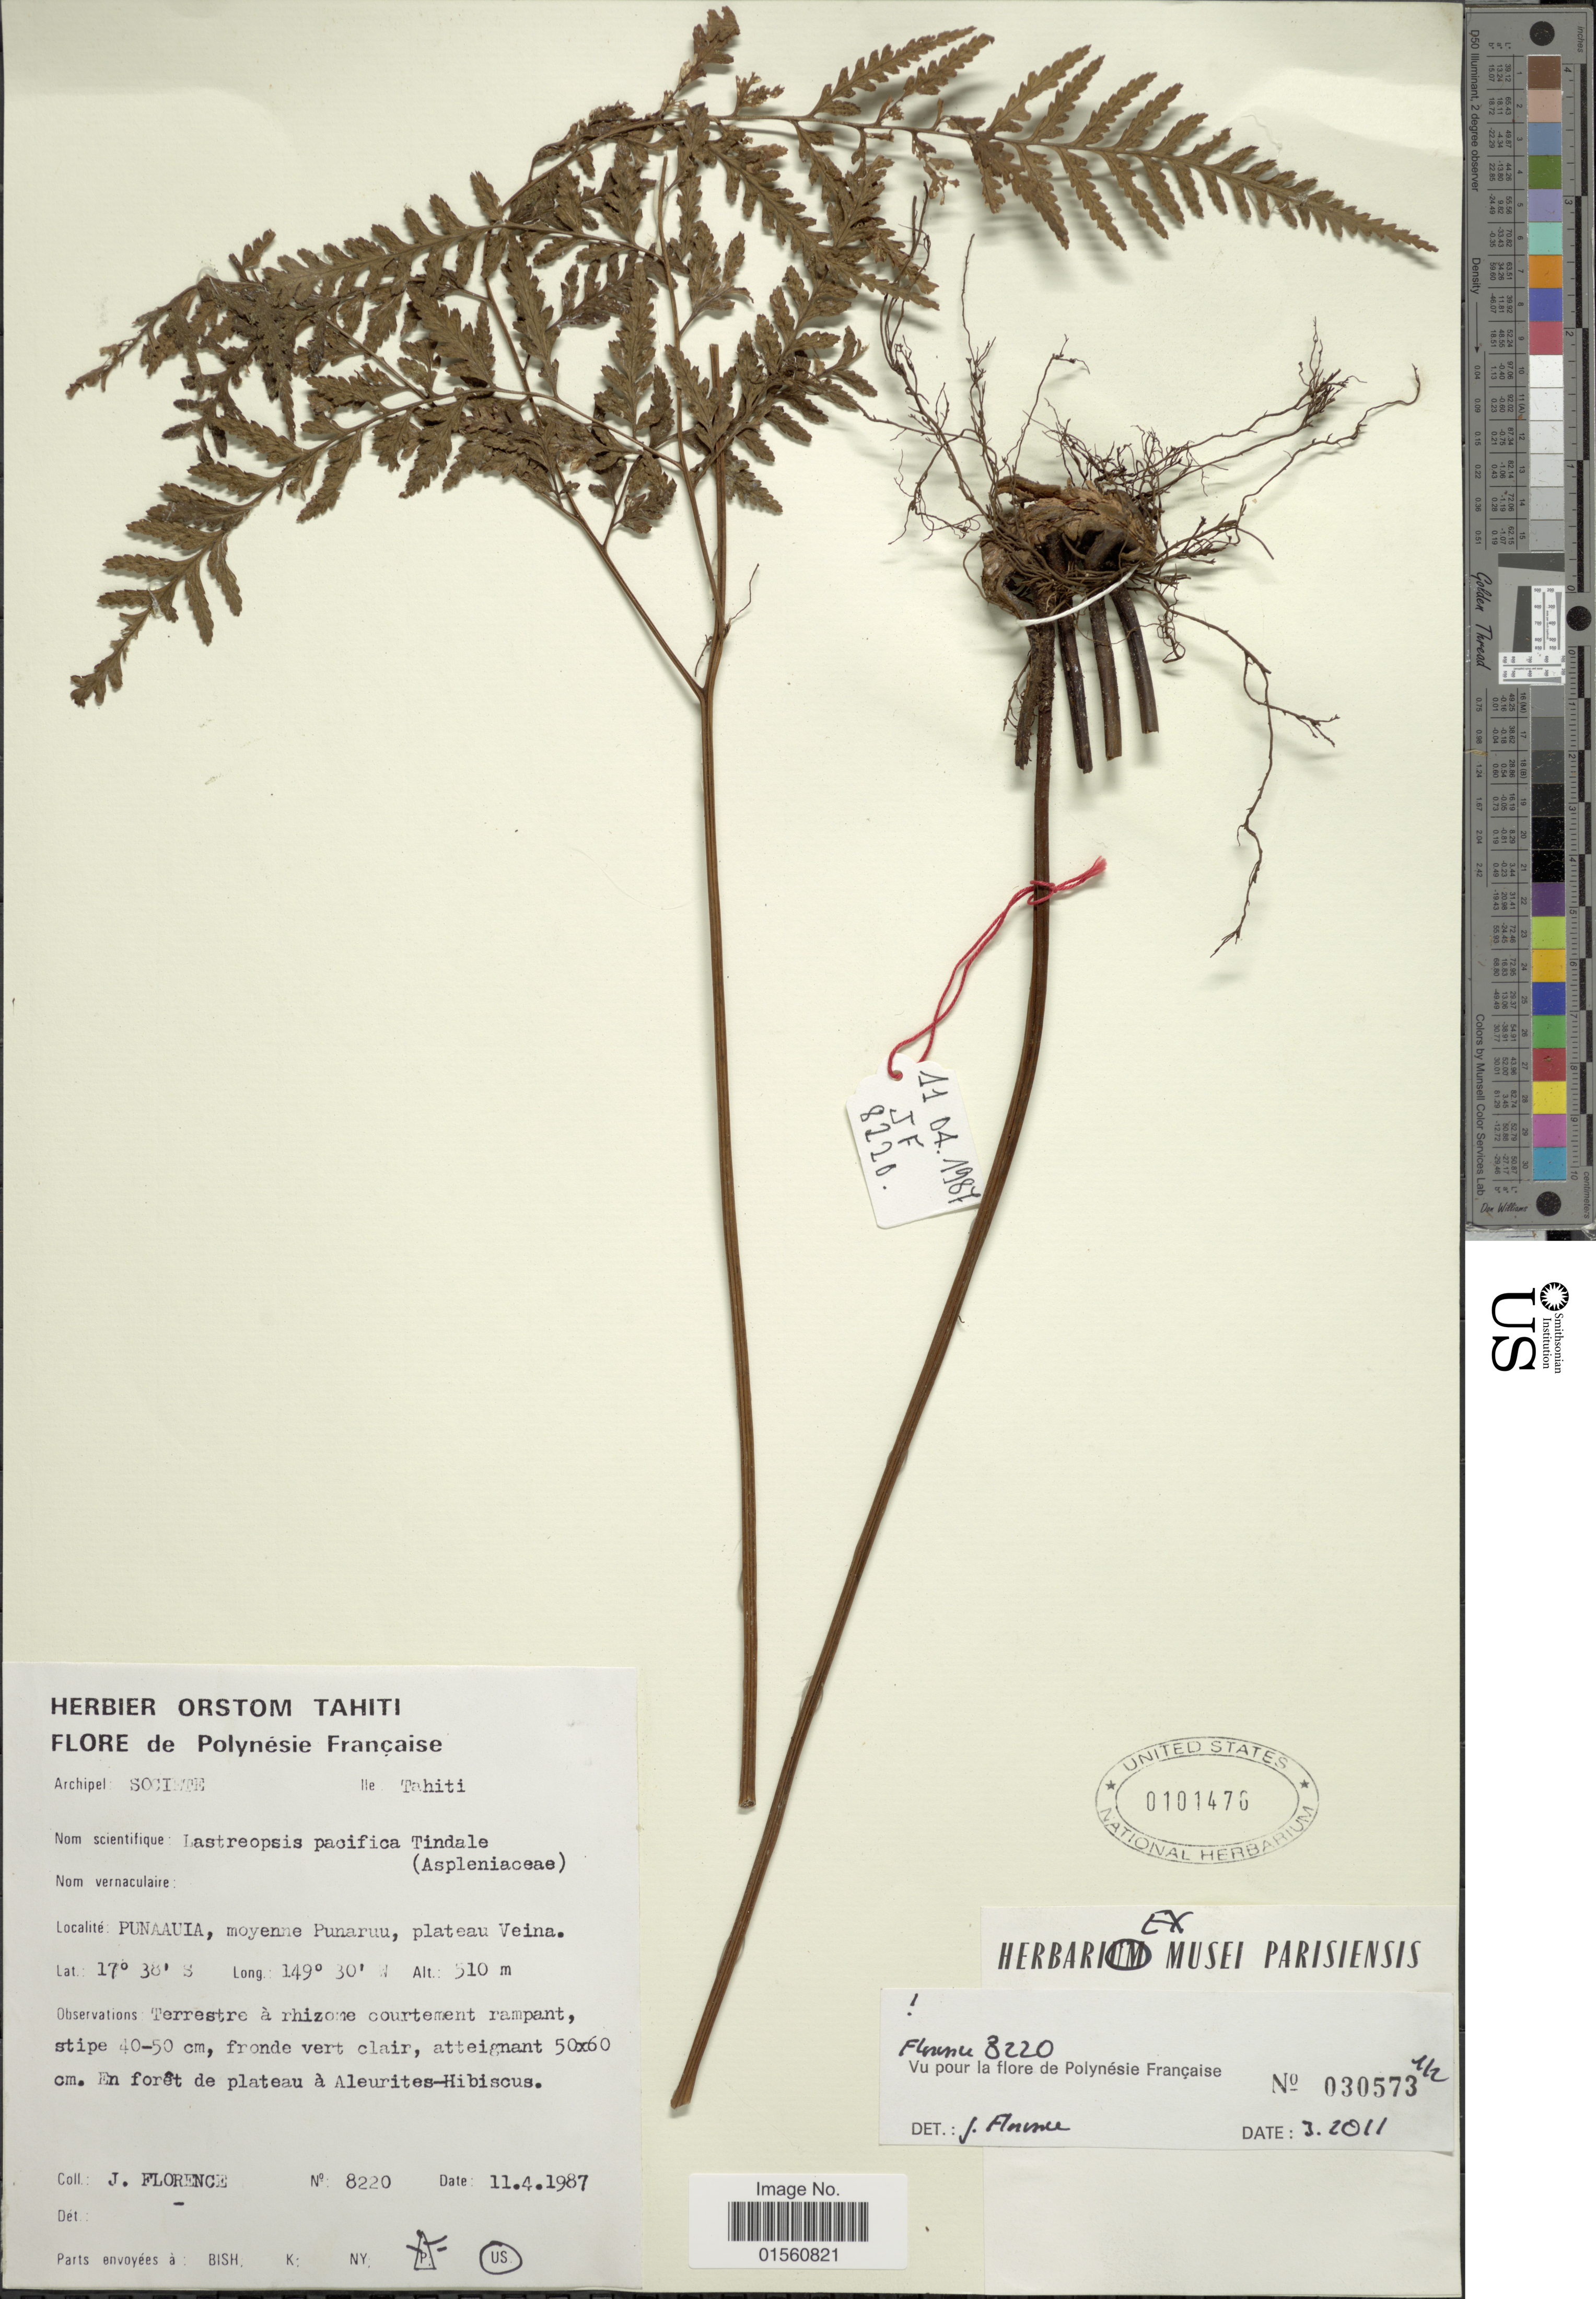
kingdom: Plantae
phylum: Tracheophyta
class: Polypodiopsida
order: Polypodiales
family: Dryopteridaceae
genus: Parapolystichum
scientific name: Parapolystichum pacificum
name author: (Tind.) J.J.S. Gardner & Nagalingum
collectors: J. Florence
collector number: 8220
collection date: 1987-04-11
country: French Polynesia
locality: Archipel: Society, Ile: Tahiti, Punaauia, moyene Punaruu, plateau Veina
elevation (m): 510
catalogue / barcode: US 101476